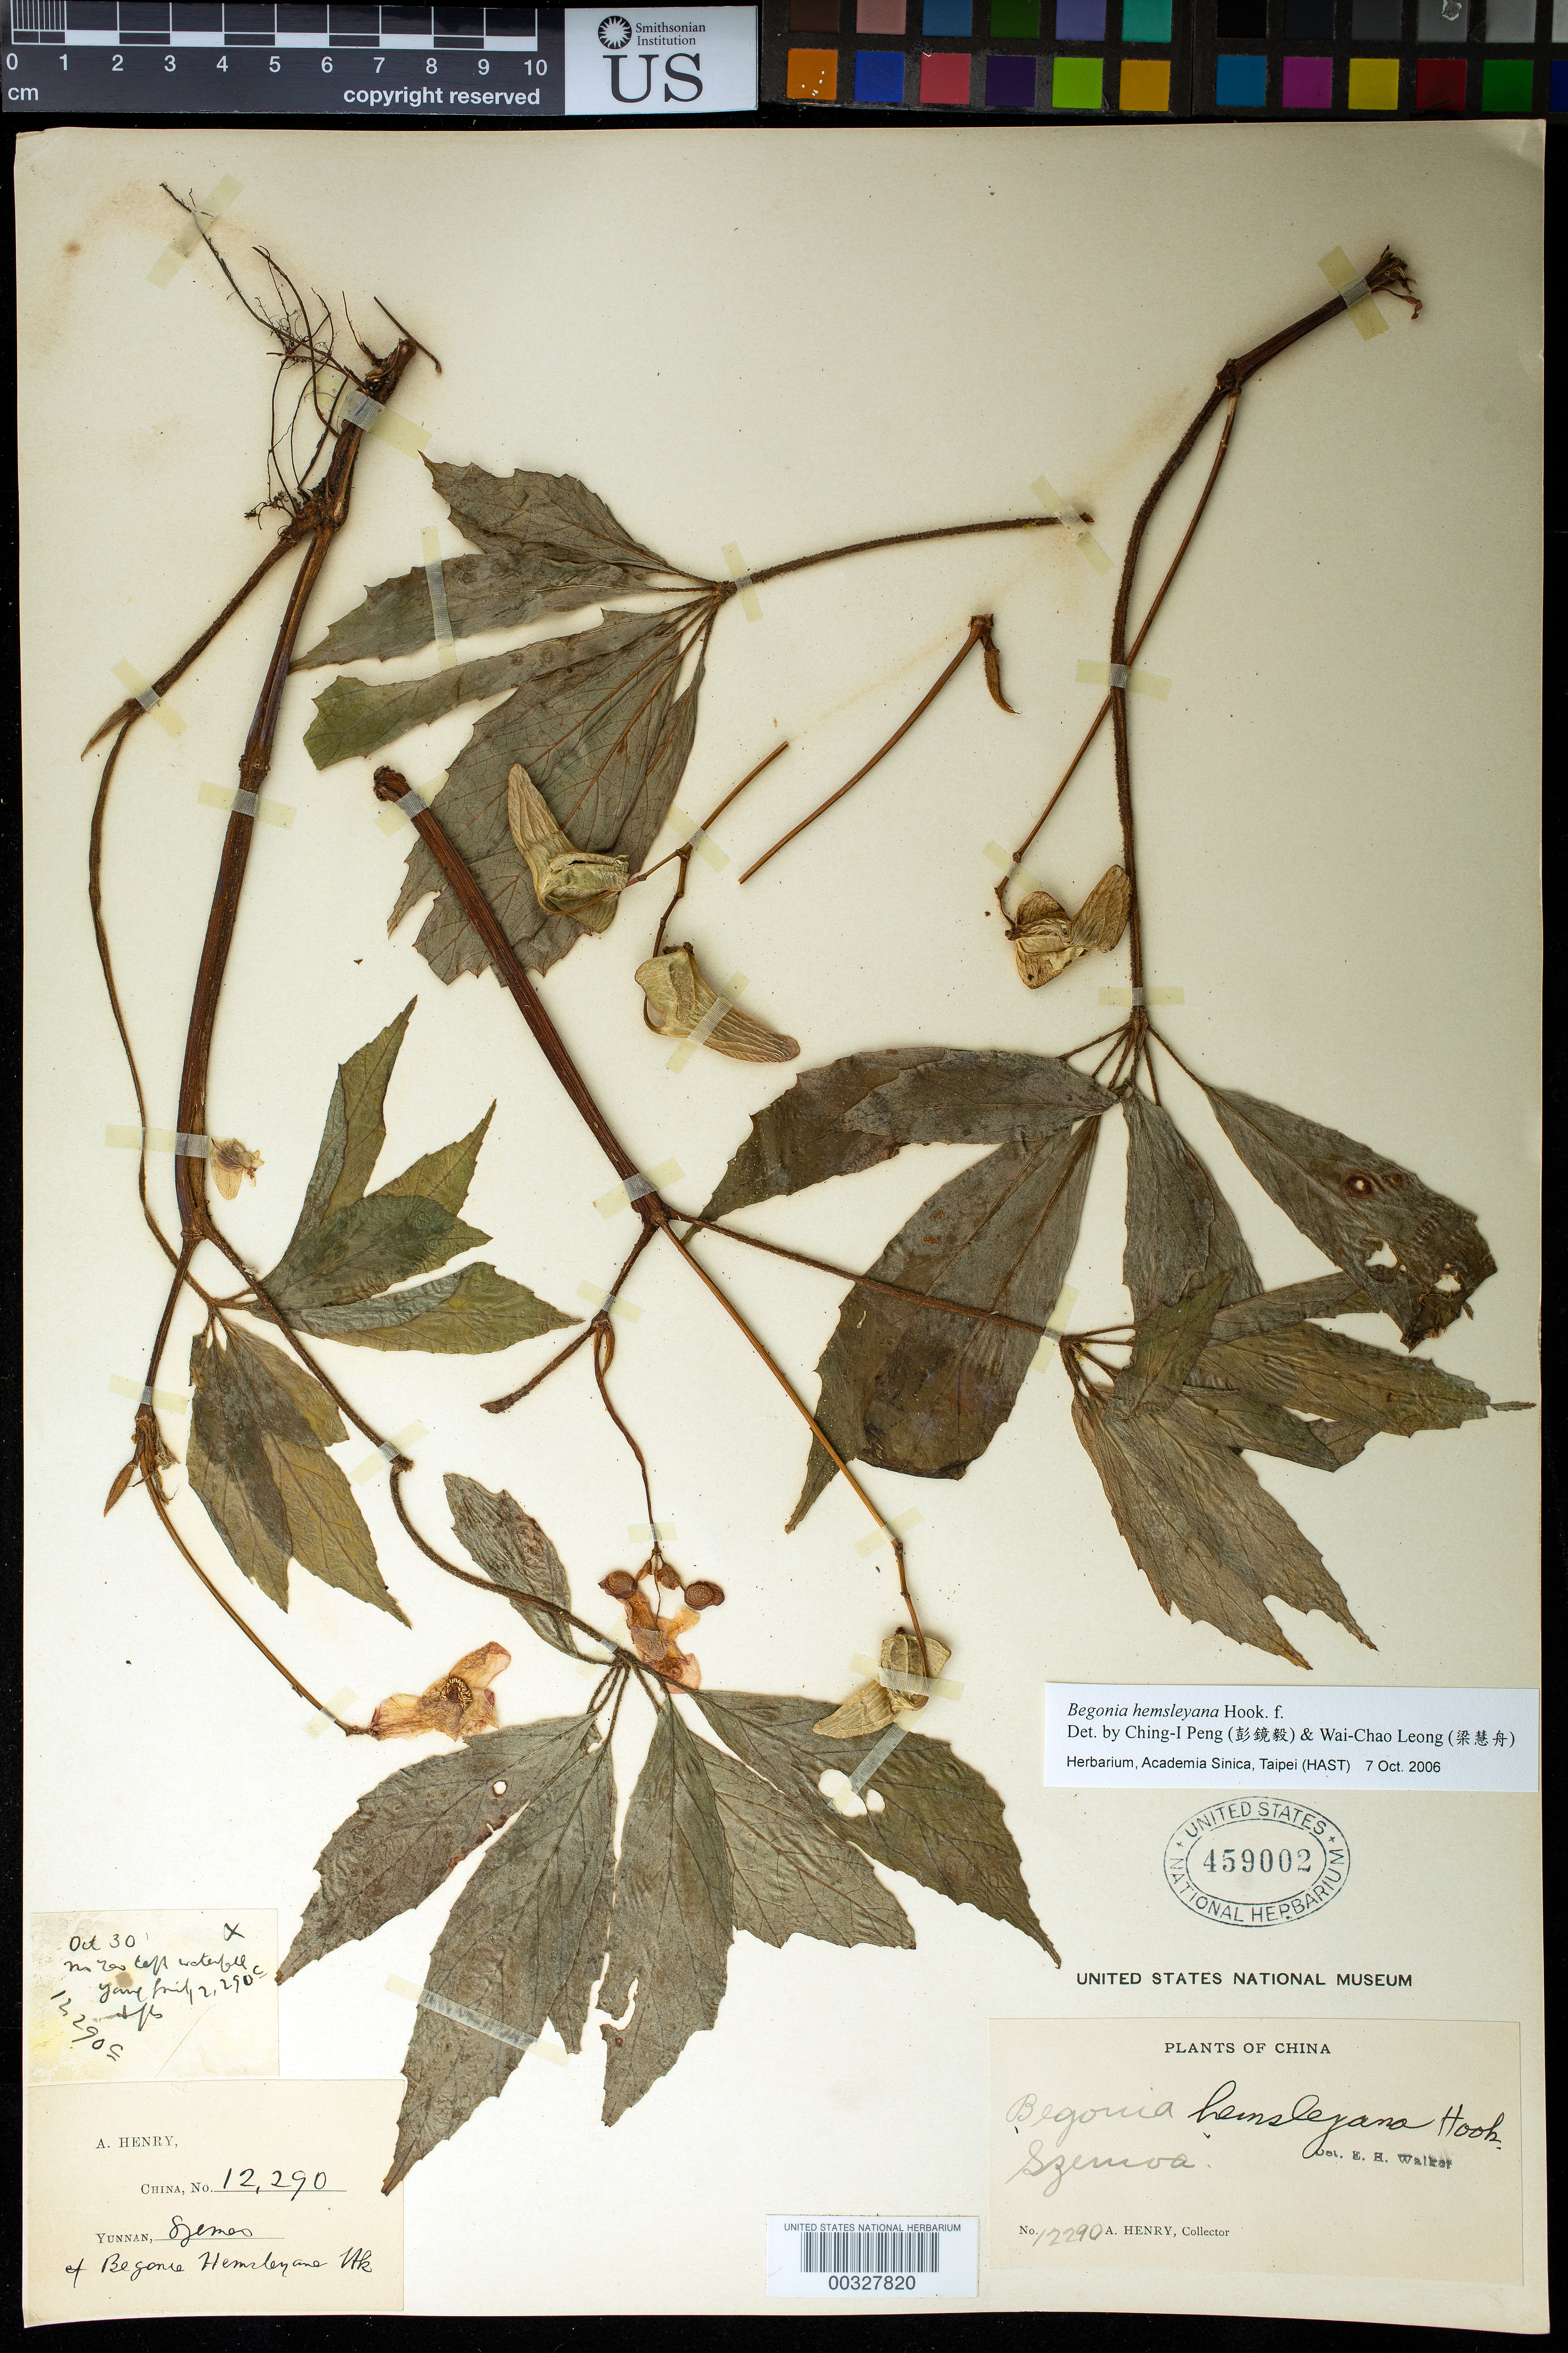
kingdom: Plantae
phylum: Tracheophyta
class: Magnoliopsida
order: Cucurbitales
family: Begoniaceae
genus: Begonia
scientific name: Begonia hemsleyana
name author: Hook. f.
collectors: A. Henry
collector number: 12290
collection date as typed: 30 Oct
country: China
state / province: Yunnan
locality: Szemoa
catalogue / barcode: US 459002